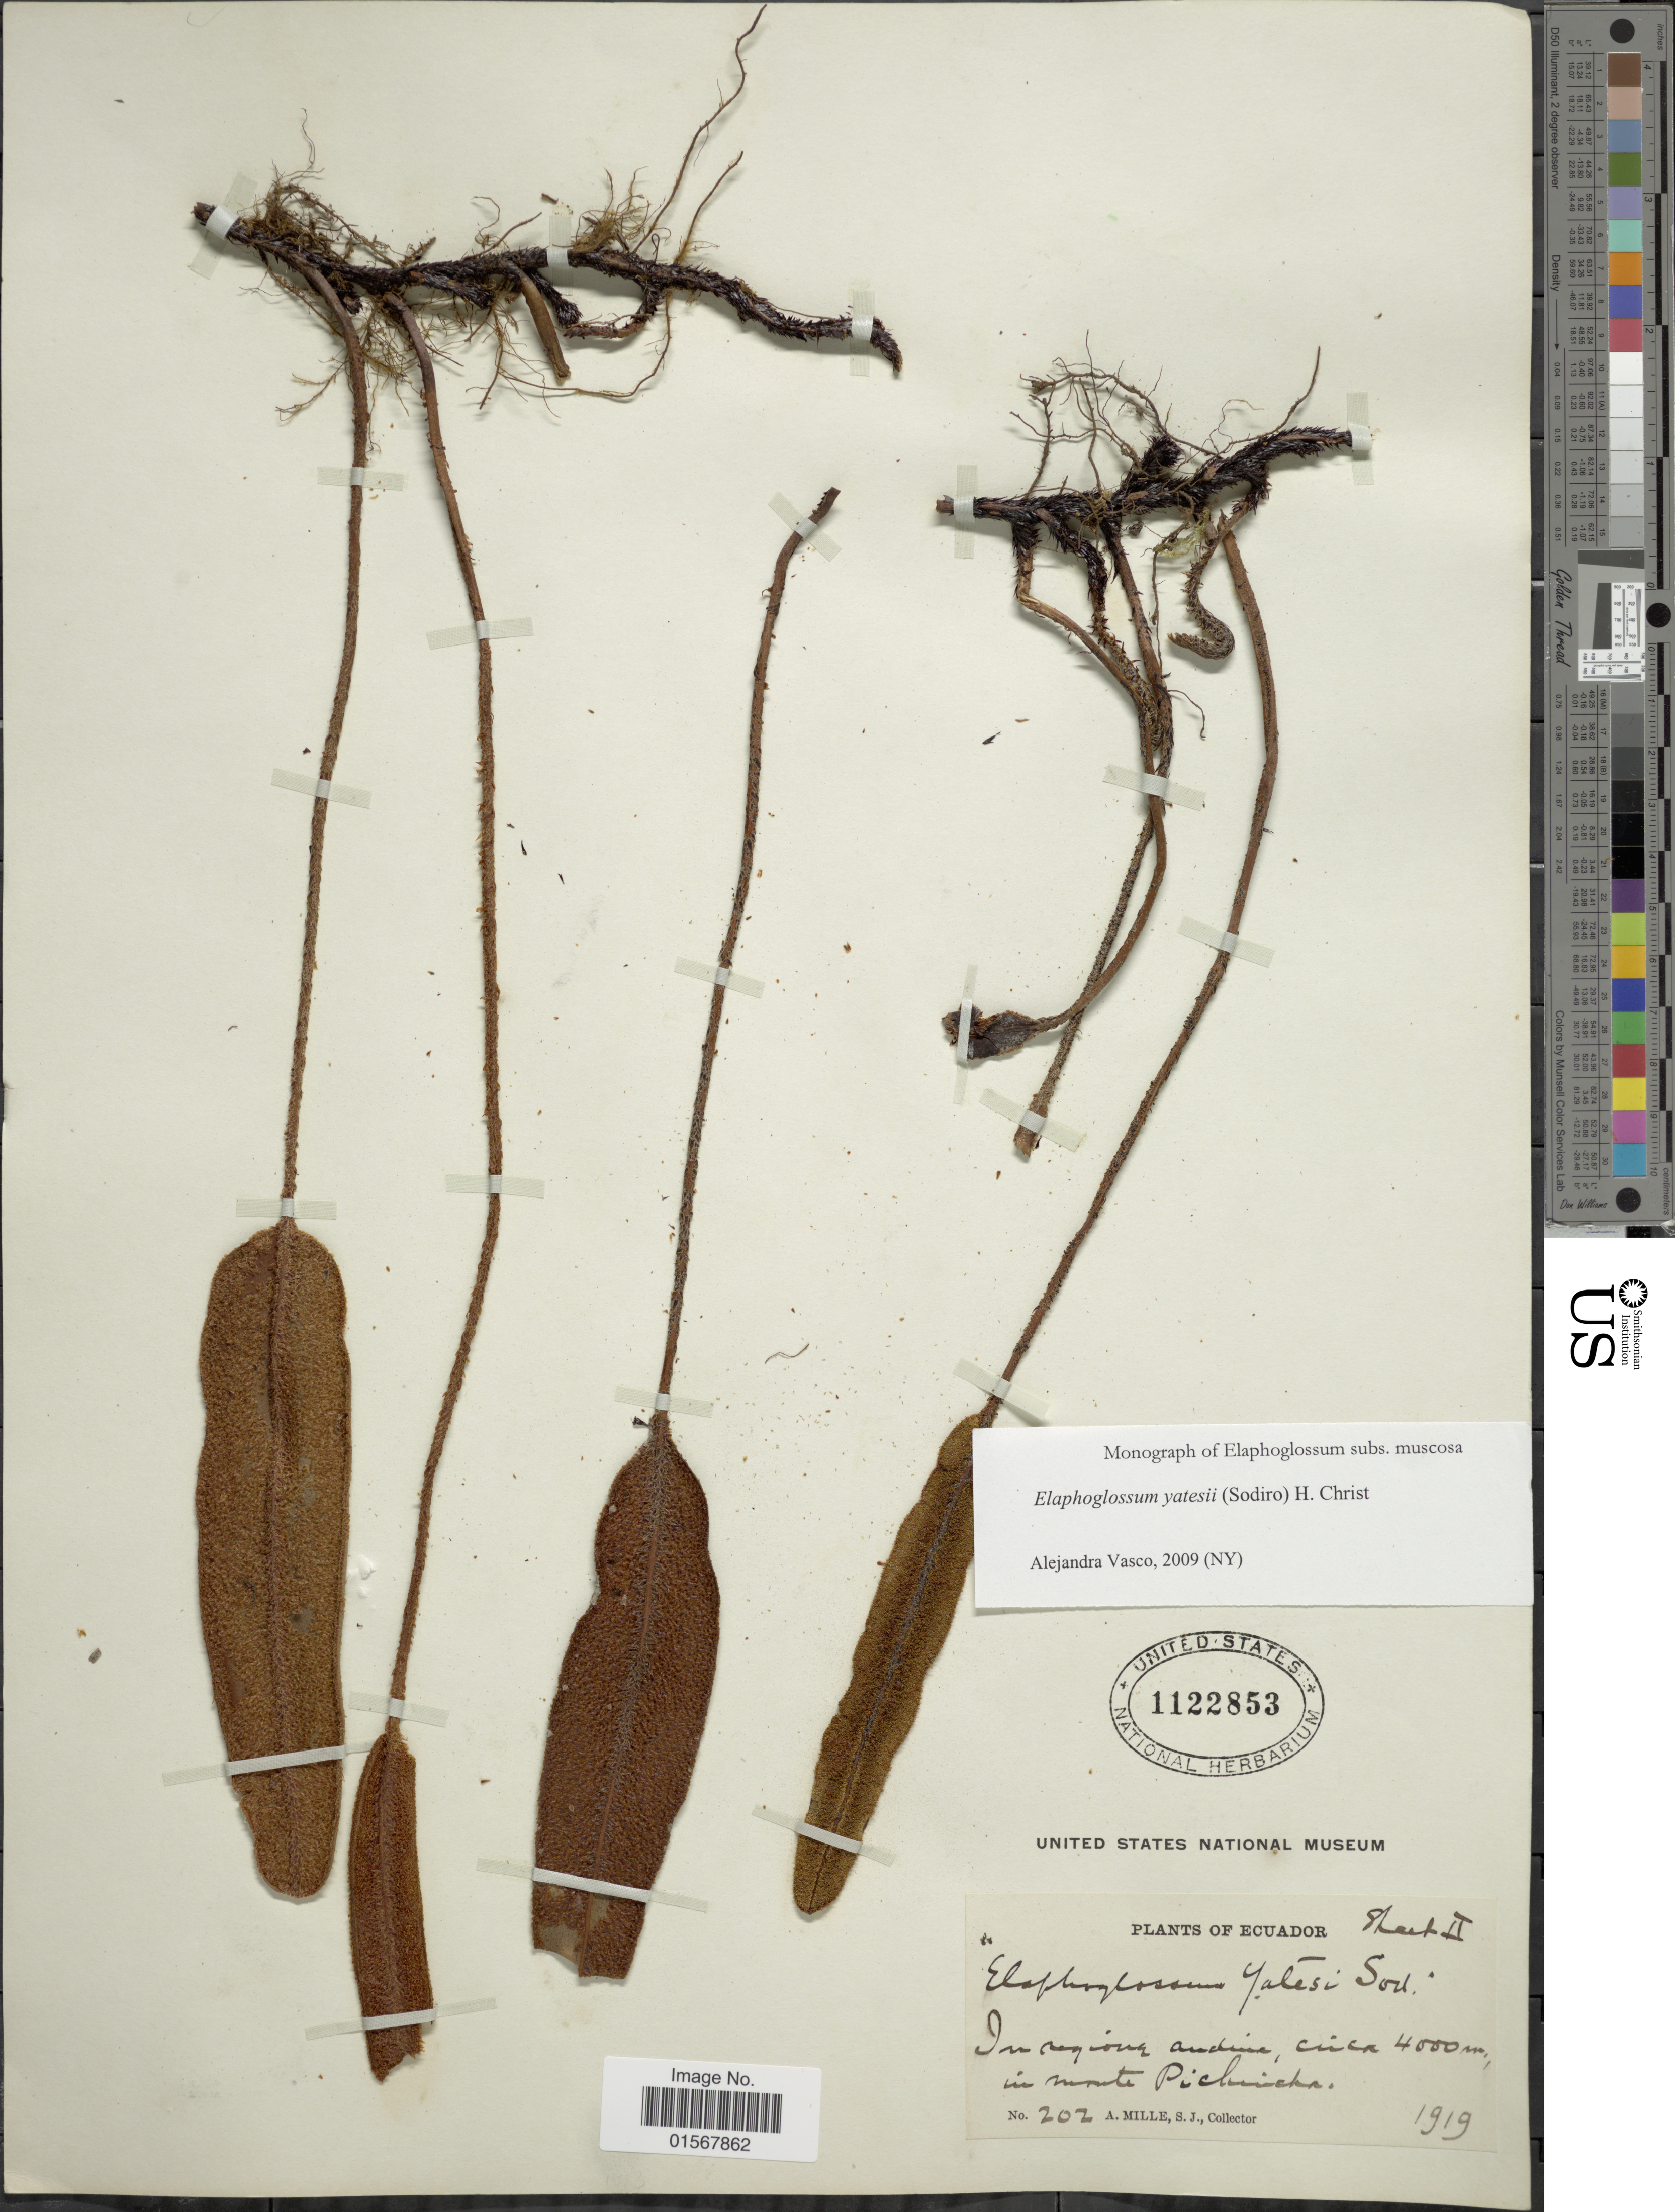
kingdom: Plantae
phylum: Tracheophyta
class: Polypodiopsida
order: Polypodiales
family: Dryopteridaceae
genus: Elaphoglossum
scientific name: Elaphoglossum yatesii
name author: (Sodiro) Christ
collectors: A. Mille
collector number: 202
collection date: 1919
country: Ecuador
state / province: Pichincha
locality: In region andina, in monte Pichincha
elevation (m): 4000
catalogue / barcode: US 1122853